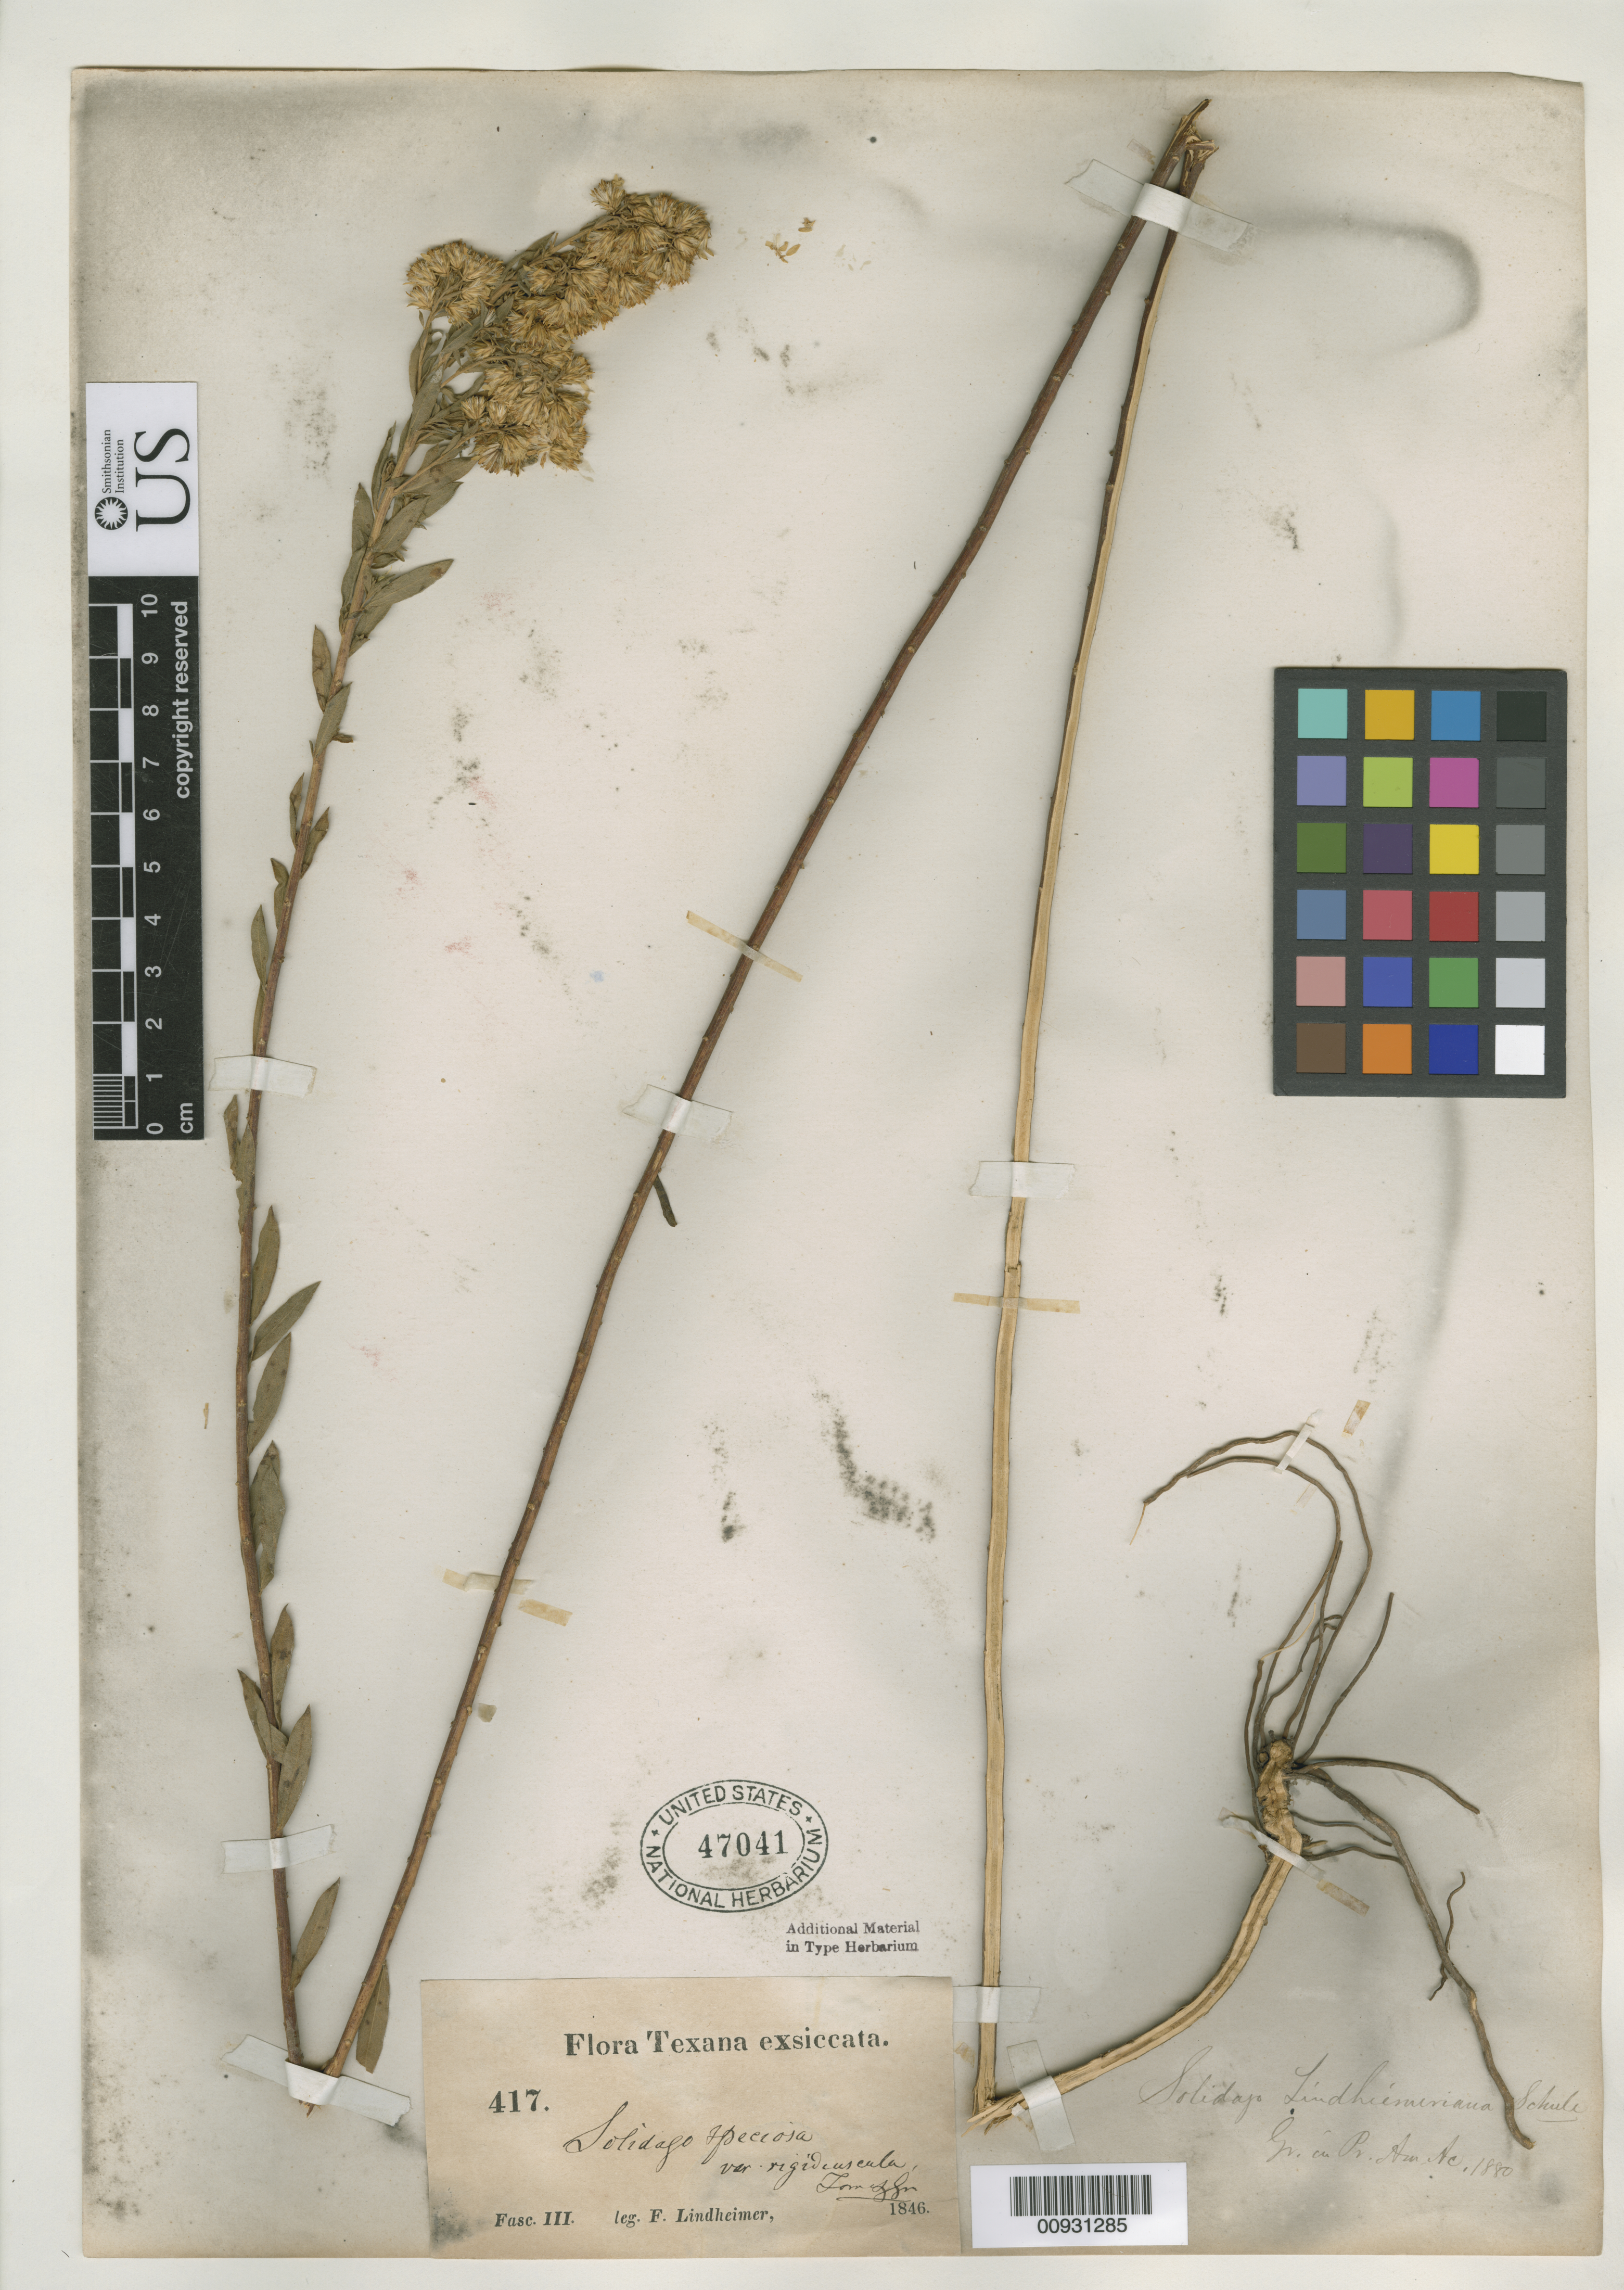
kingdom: Plantae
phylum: Tracheophyta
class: Magnoliopsida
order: Asterales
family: Asteraceae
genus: Solidago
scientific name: Solidago lindheimeriana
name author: Scheele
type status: Isotype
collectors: F. J. Lindheimer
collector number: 417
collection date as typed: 1846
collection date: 1846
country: United States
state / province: Texas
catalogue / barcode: US 47041